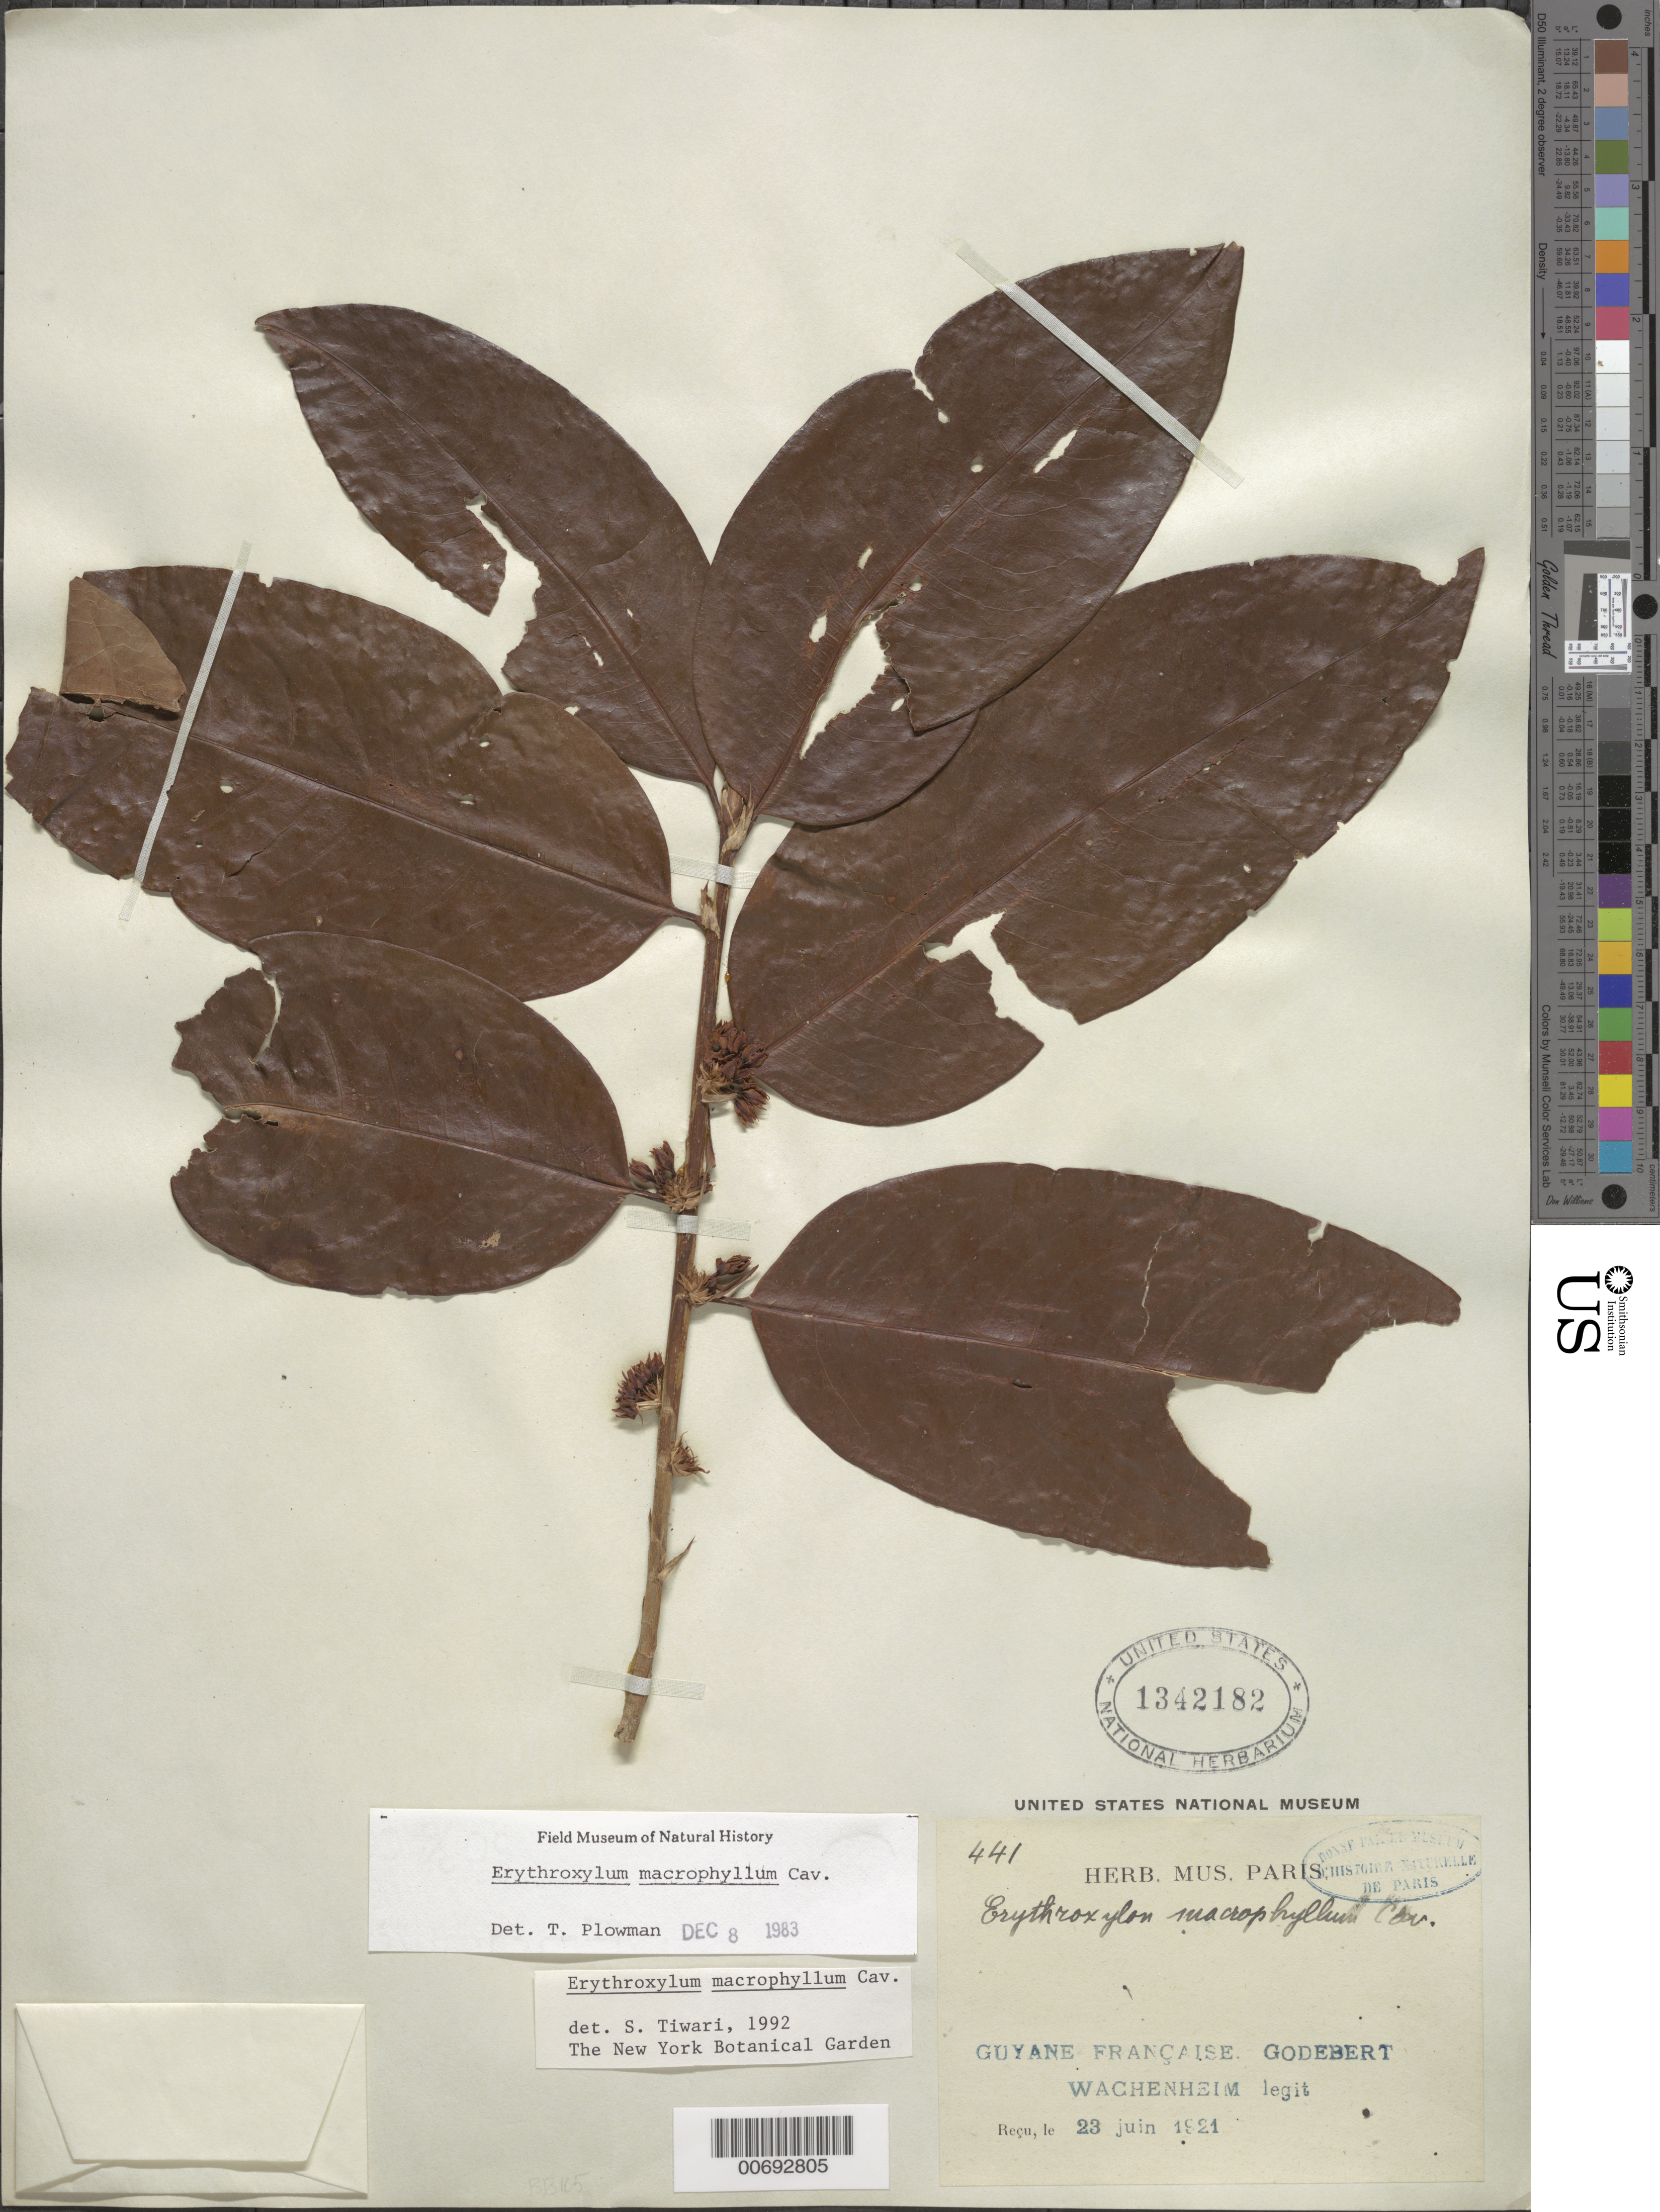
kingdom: Plantae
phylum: Tracheophyta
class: Magnoliopsida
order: Malpighiales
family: Erythroxylaceae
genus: Erythroxylum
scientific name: Erythroxylum macrophyllum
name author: Cav.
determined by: Tiwari, S.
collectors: G. Wachenheim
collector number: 441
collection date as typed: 23-Jun-21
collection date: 1921-06-23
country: French Guiana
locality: Godebert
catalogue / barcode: US 1342182